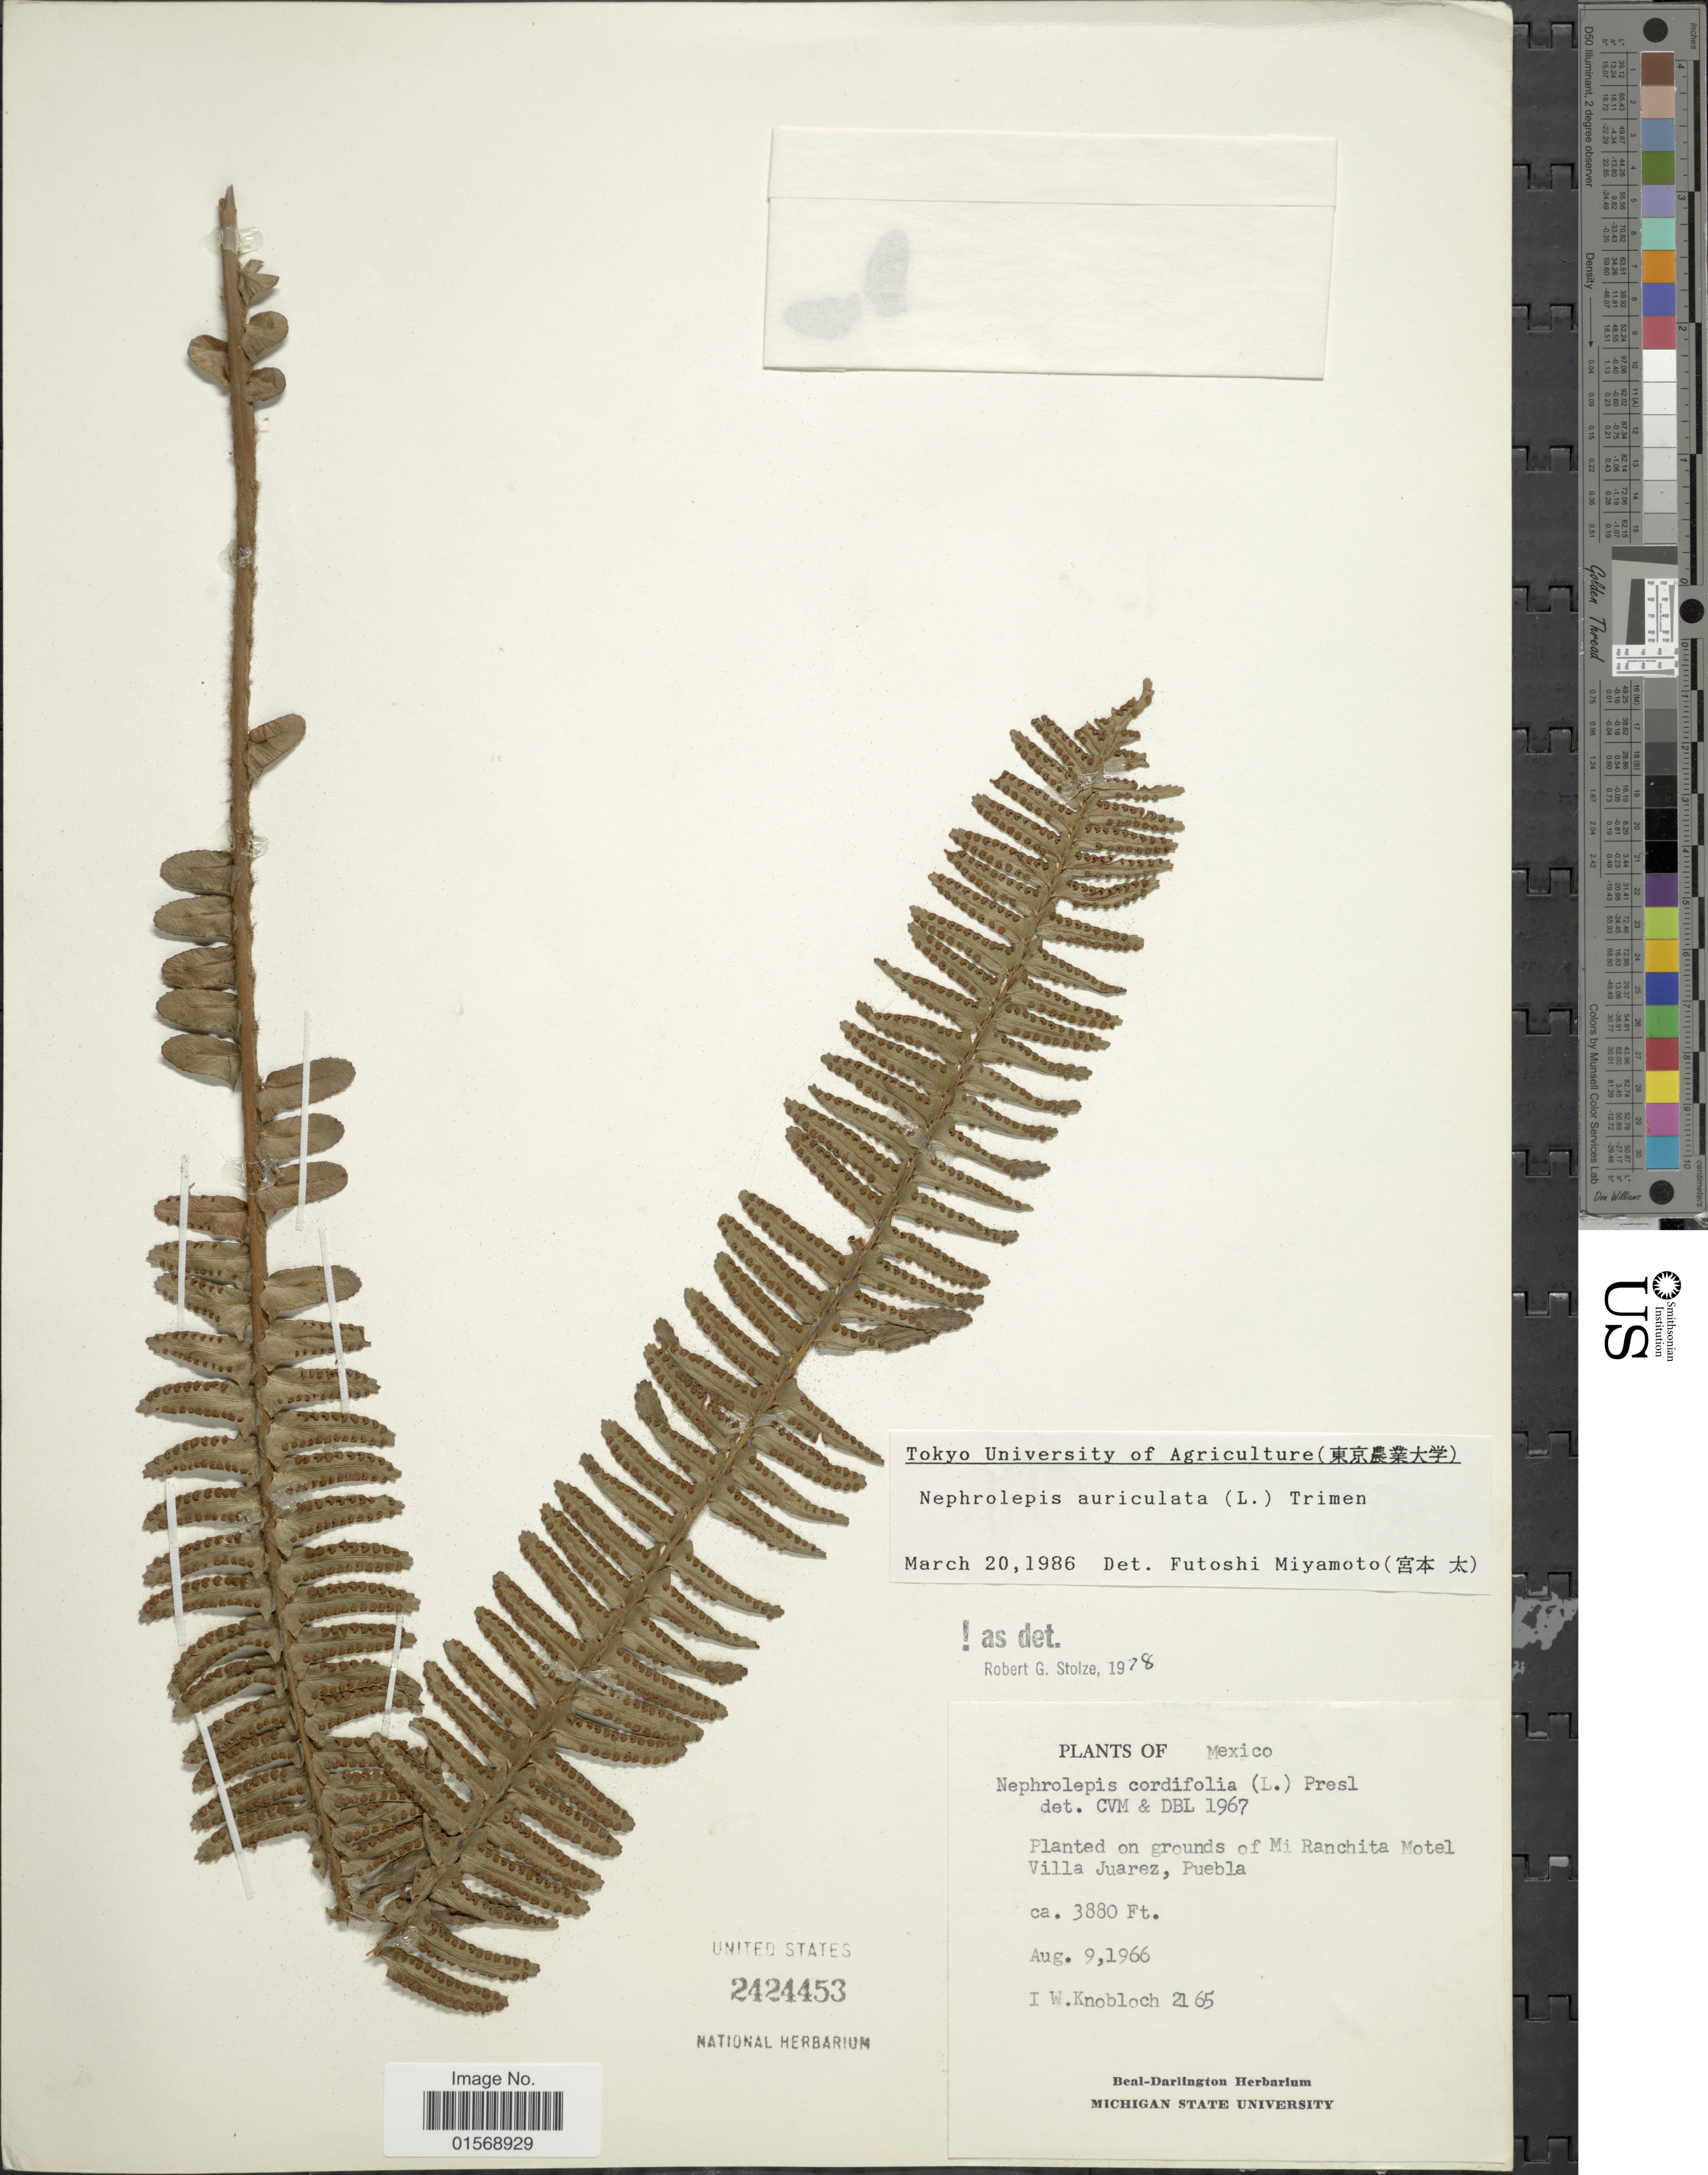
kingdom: Plantae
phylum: Tracheophyta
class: Polypodiopsida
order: Polypodiales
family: Nephrolepidaceae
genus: Nephrolepis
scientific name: Nephrolepis cordifolia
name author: (L.) C. Presl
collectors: I. W. Knobloch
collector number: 2165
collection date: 1966-08-09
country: Mexico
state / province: Puebla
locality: Mexico, On grounds of Mi Ranchita Motel Villa Juarez, Puebla.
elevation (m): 1183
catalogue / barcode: US 2424453